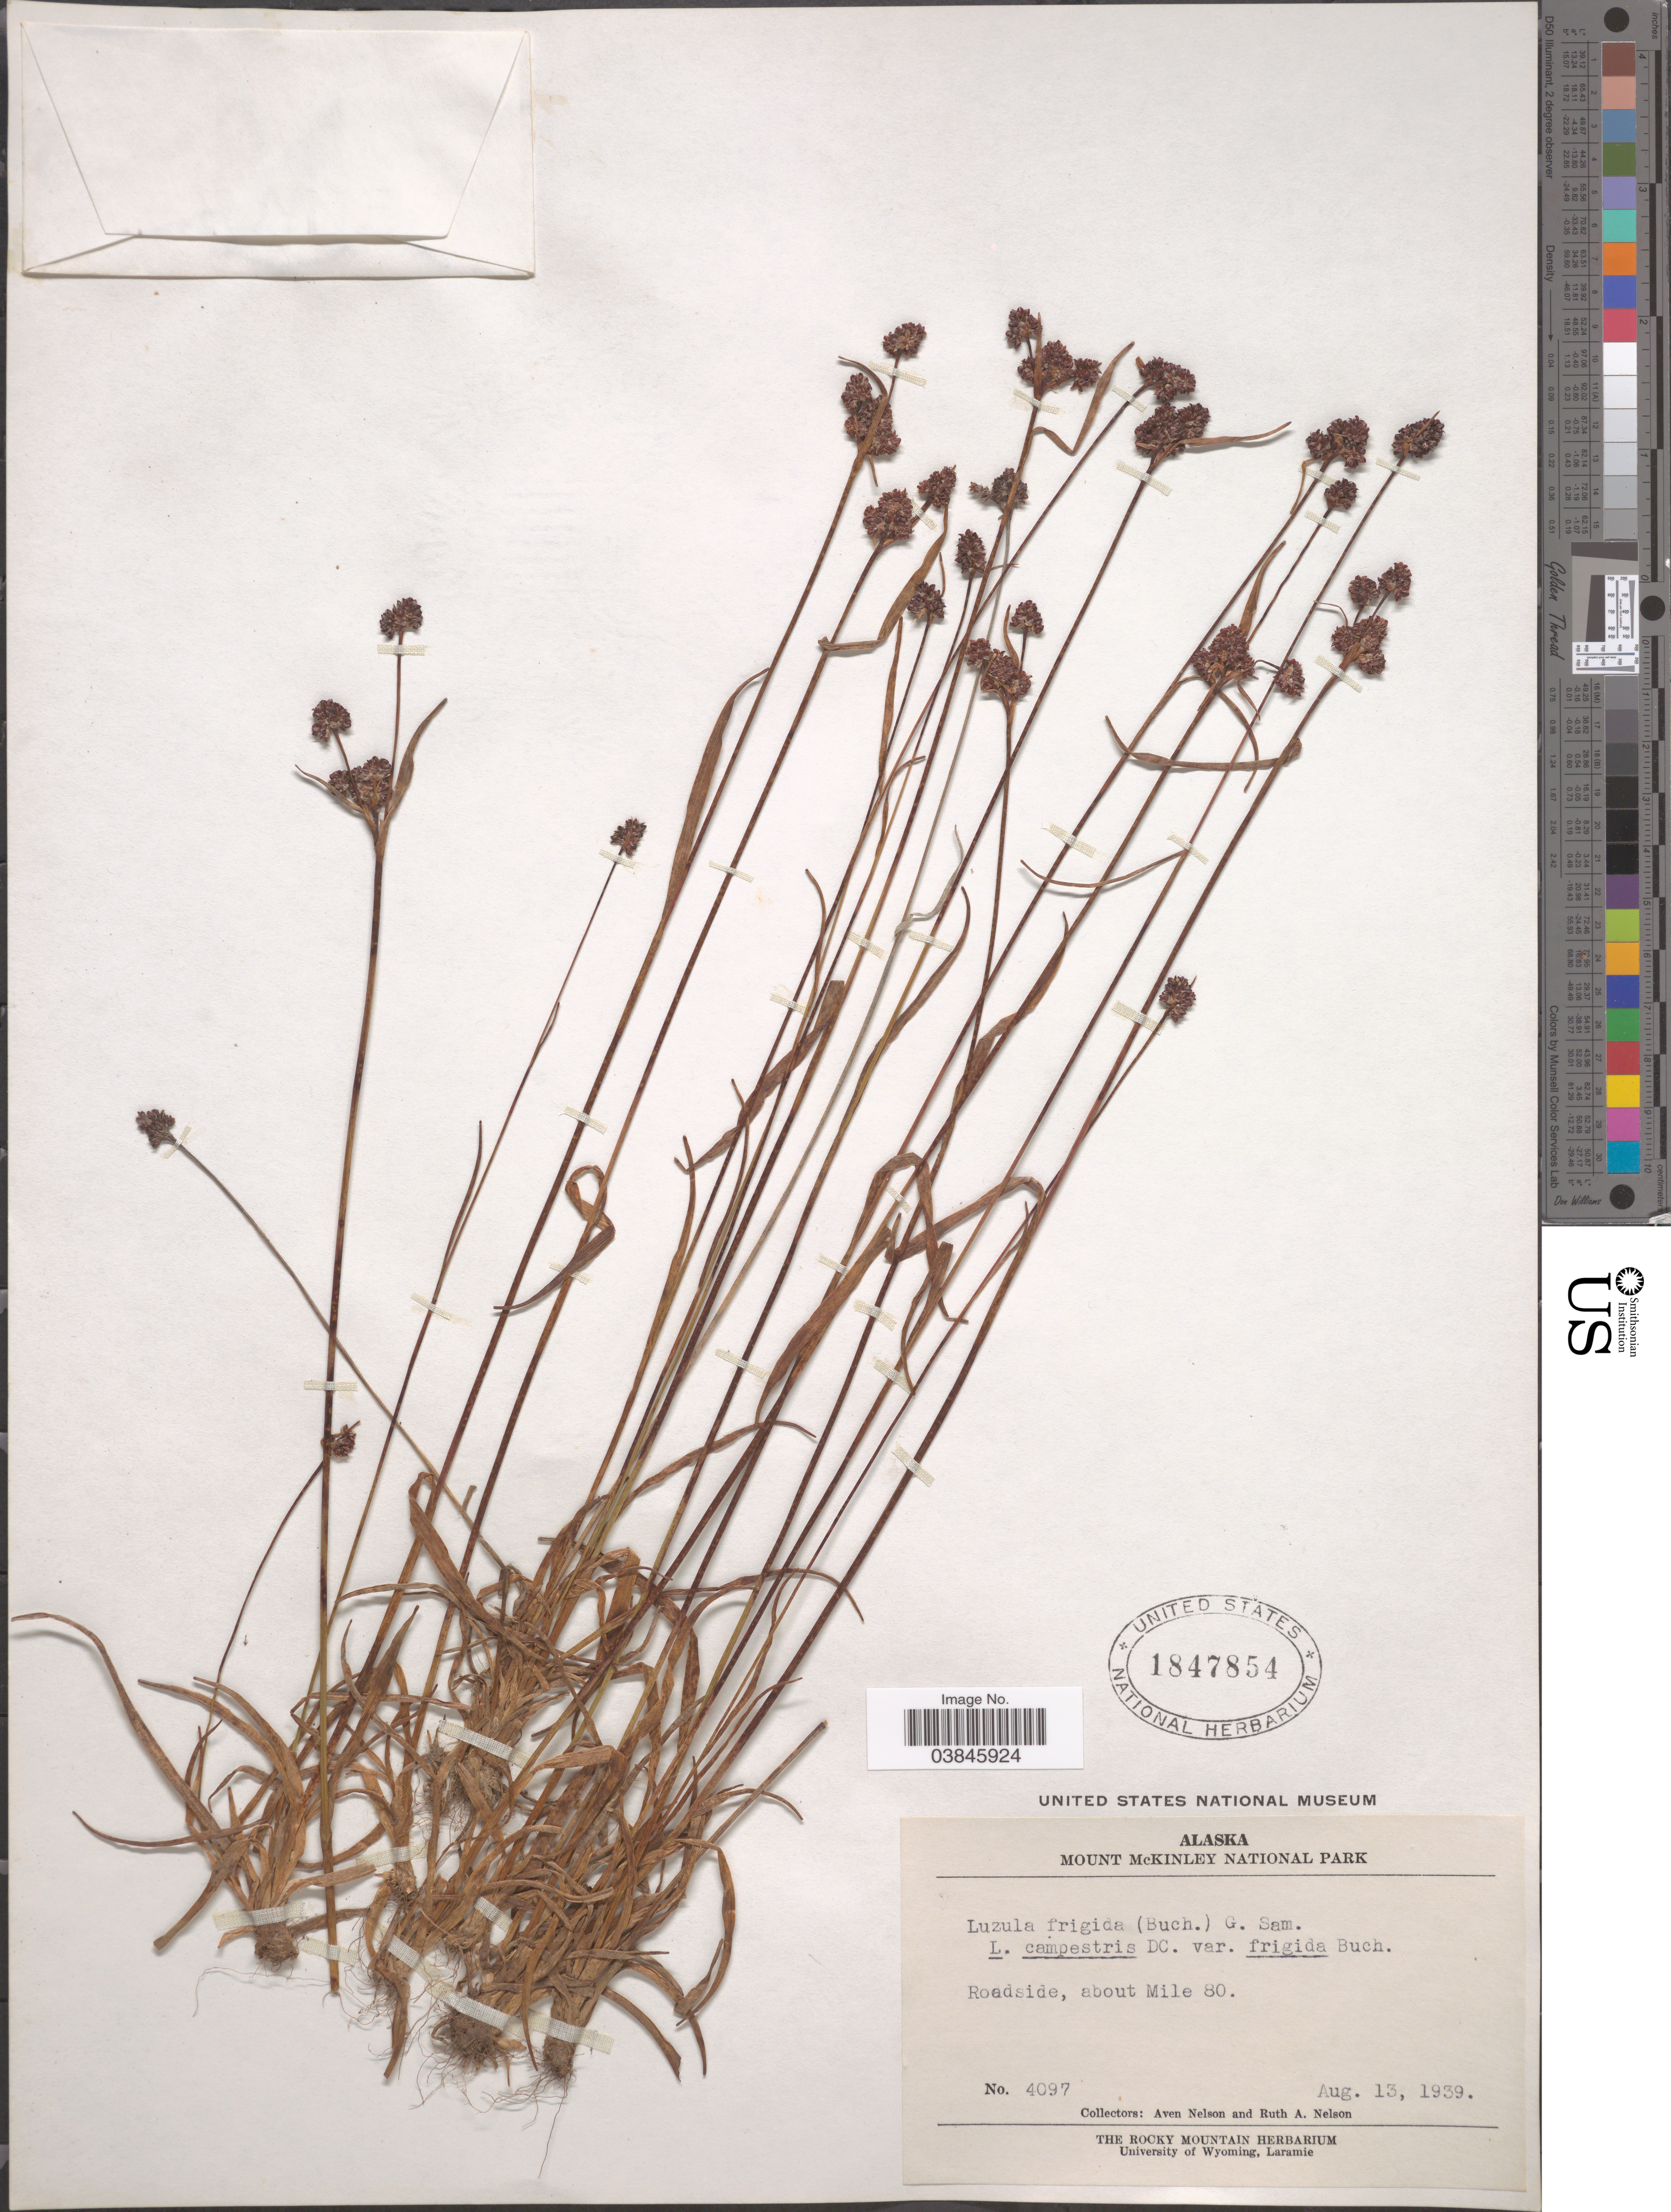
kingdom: Plantae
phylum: Tracheophyta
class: Liliopsida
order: Poales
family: Juncaceae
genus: Luzula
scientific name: Luzula multiflora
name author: (Ehrh.) Lej.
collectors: A. Nelson & R. A. Nelson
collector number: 4097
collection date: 1939-08-13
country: United States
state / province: Alaska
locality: Mount McKinley National Park. Roadside, about Mile 80.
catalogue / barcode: US 1847854